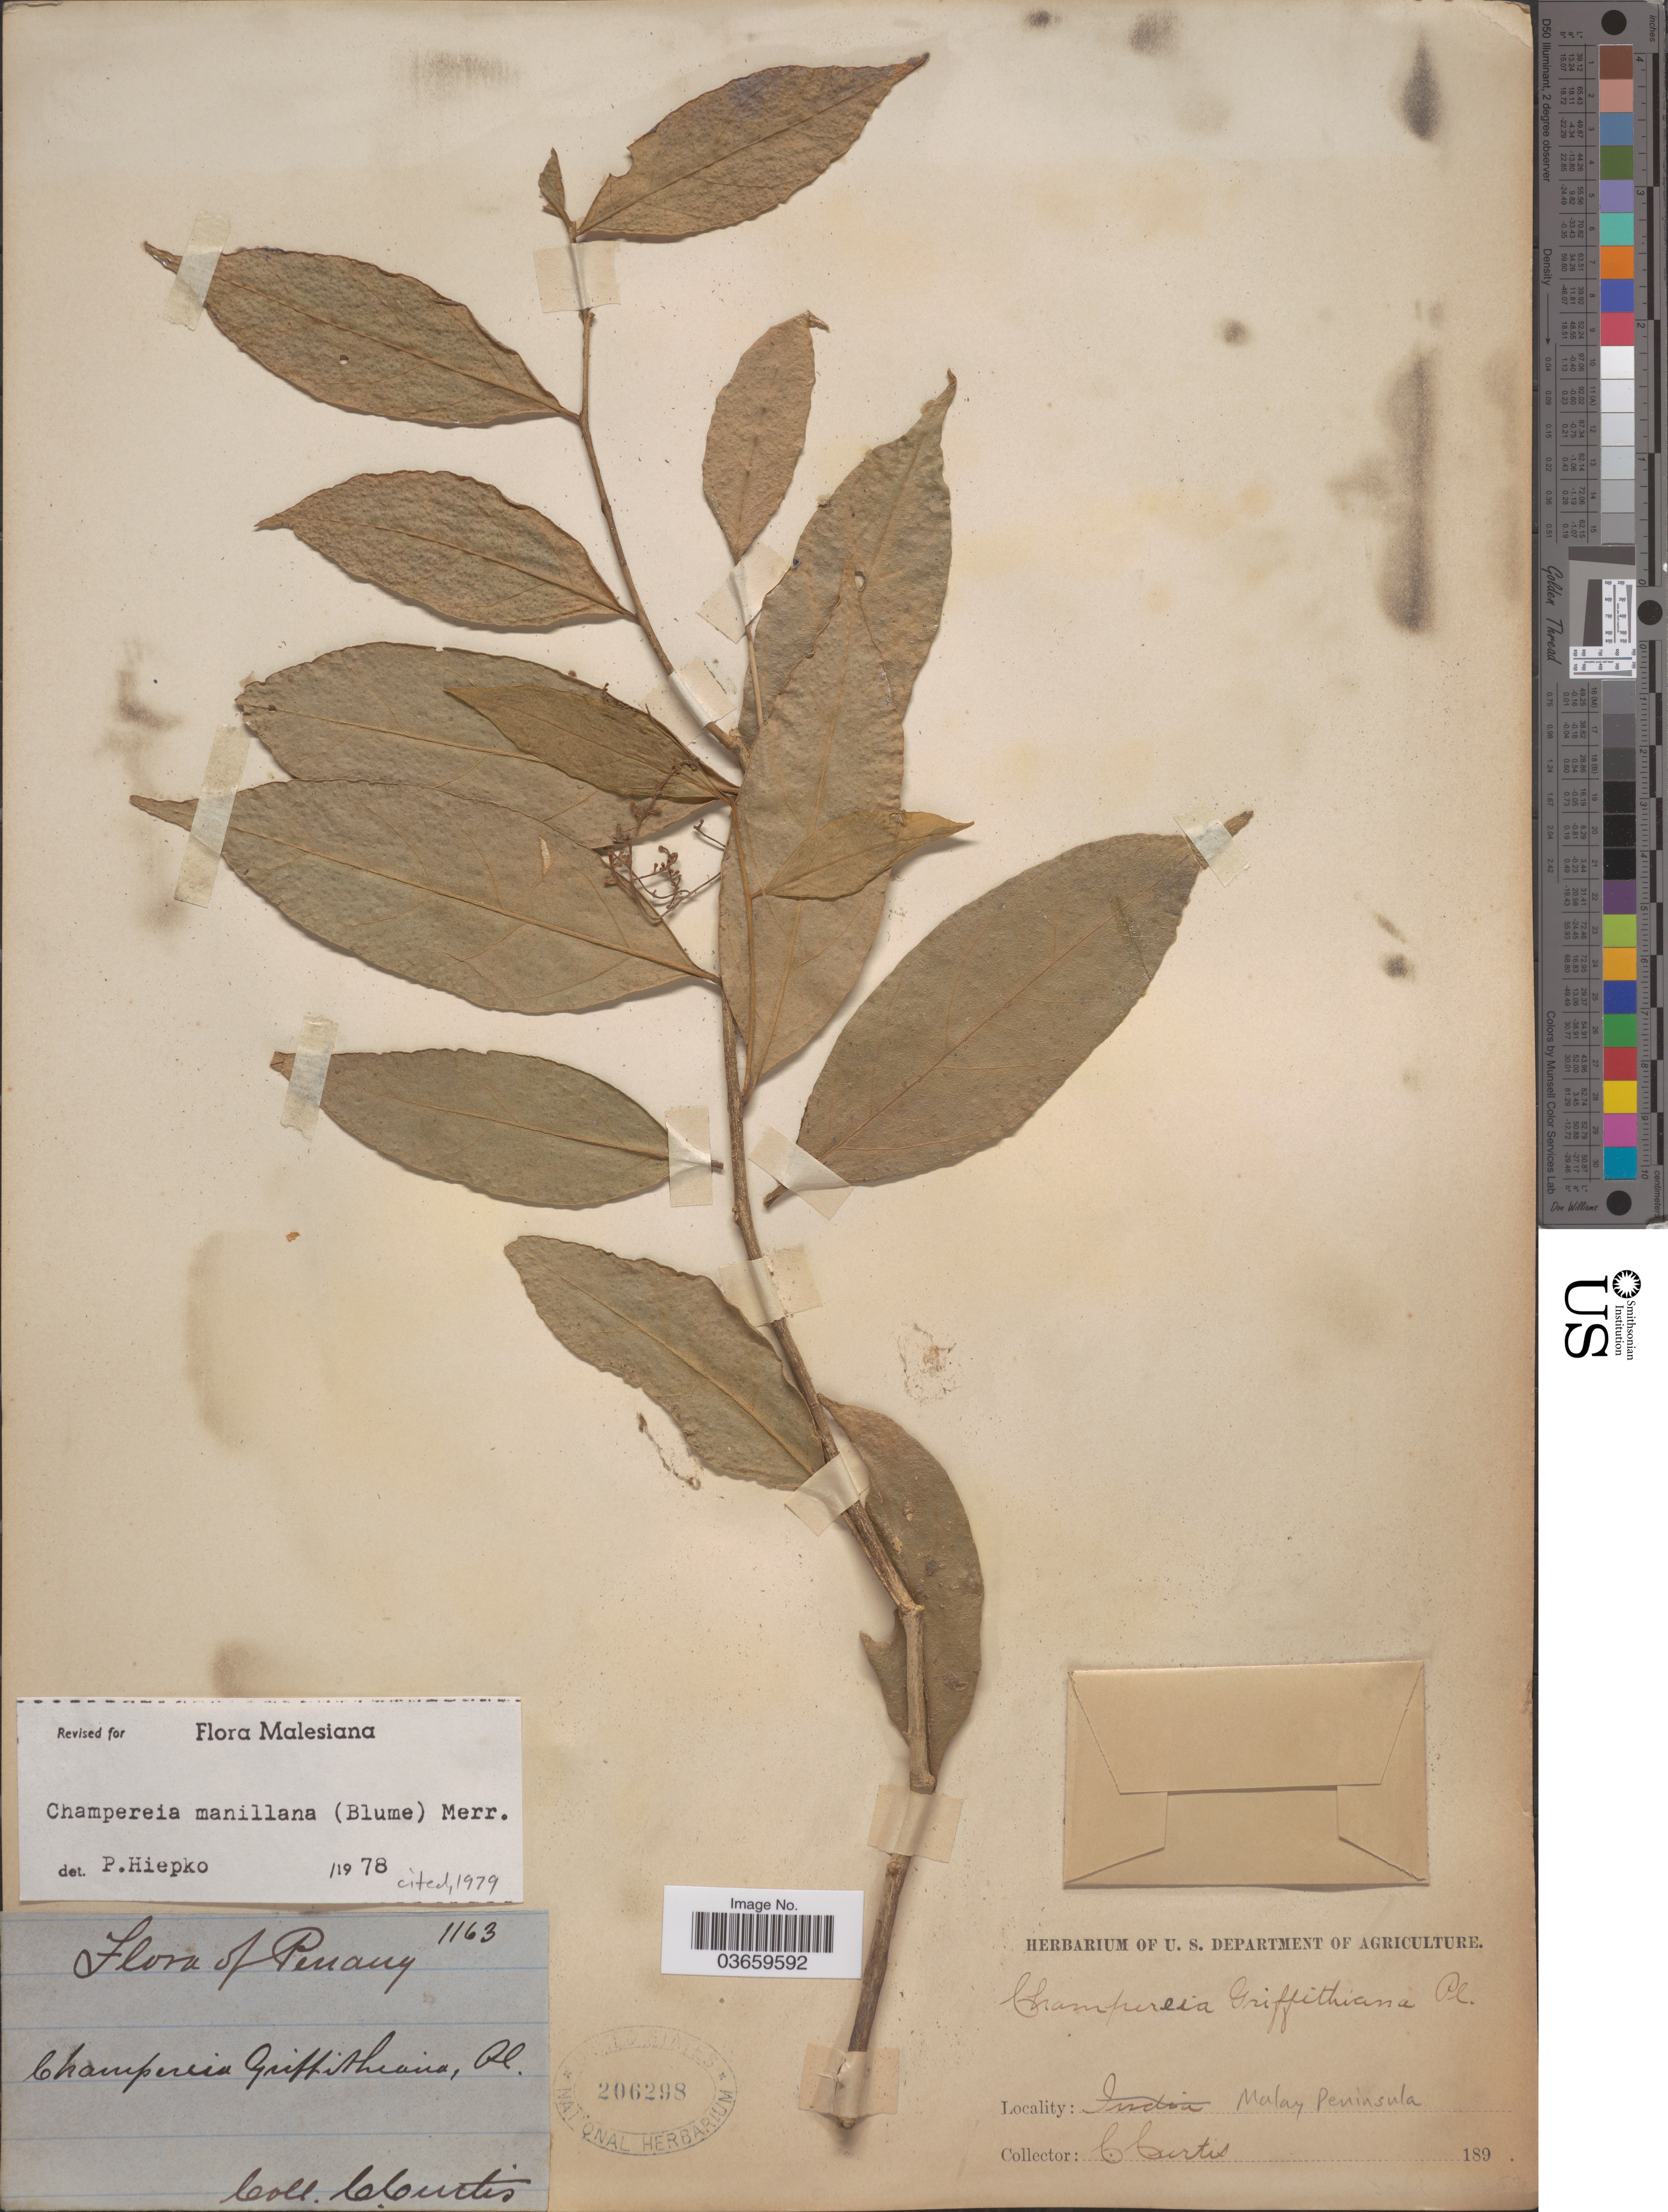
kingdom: Plantae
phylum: Tracheophyta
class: Magnoliopsida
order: Santalales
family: Opiliaceae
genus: Champereia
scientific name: Champereia manillana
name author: (Blume) Merr.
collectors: C. Curtis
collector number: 1163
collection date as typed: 189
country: Malaysia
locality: Penang. Malay Peninsula.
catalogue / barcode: US 206298